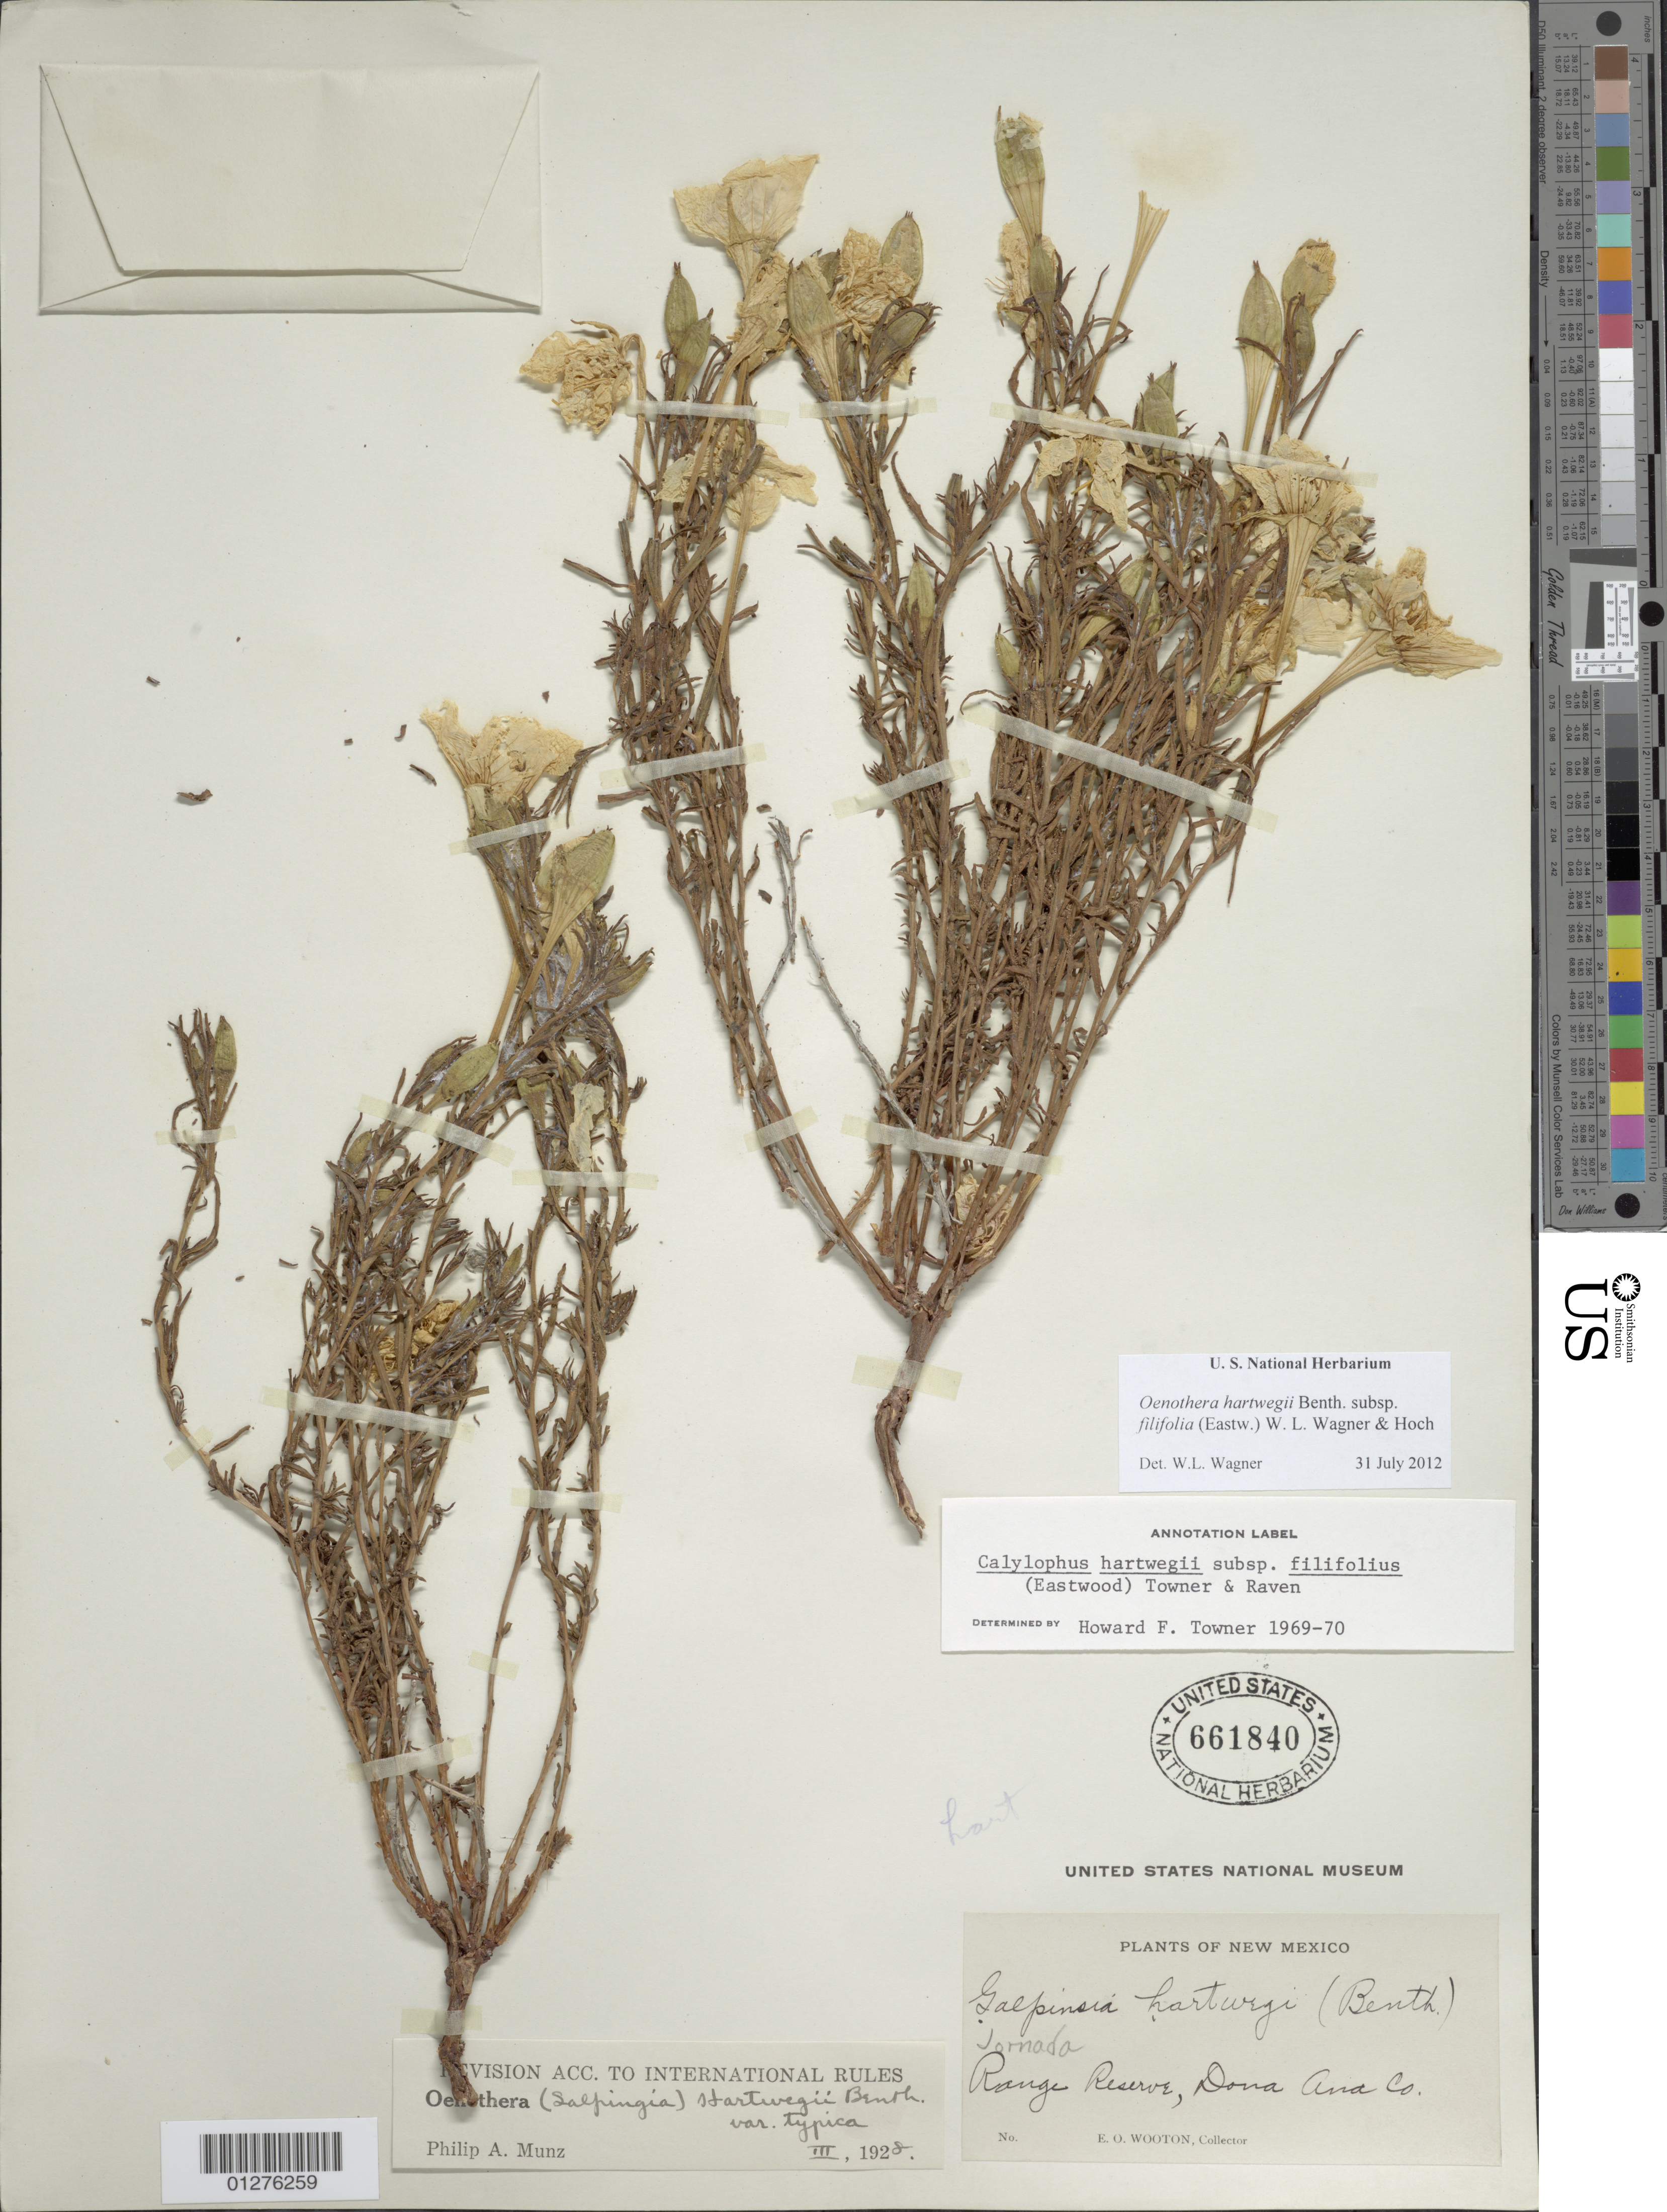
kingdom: Plantae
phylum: Tracheophyta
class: Magnoliopsida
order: Myrtales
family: Onagraceae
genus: Oenothera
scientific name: Oenothera hartwegii subsp. filifolia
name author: (Eastw.) W.L. Wagner & Hoch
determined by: Wagner, W. L., (BOT), Smithsonian Institution - National Museum of Natural History (UNITED STATES)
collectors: E. O. Wooton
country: United States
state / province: New Mexico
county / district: Dona Ana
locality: Range Reserve.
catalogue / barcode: US 661840